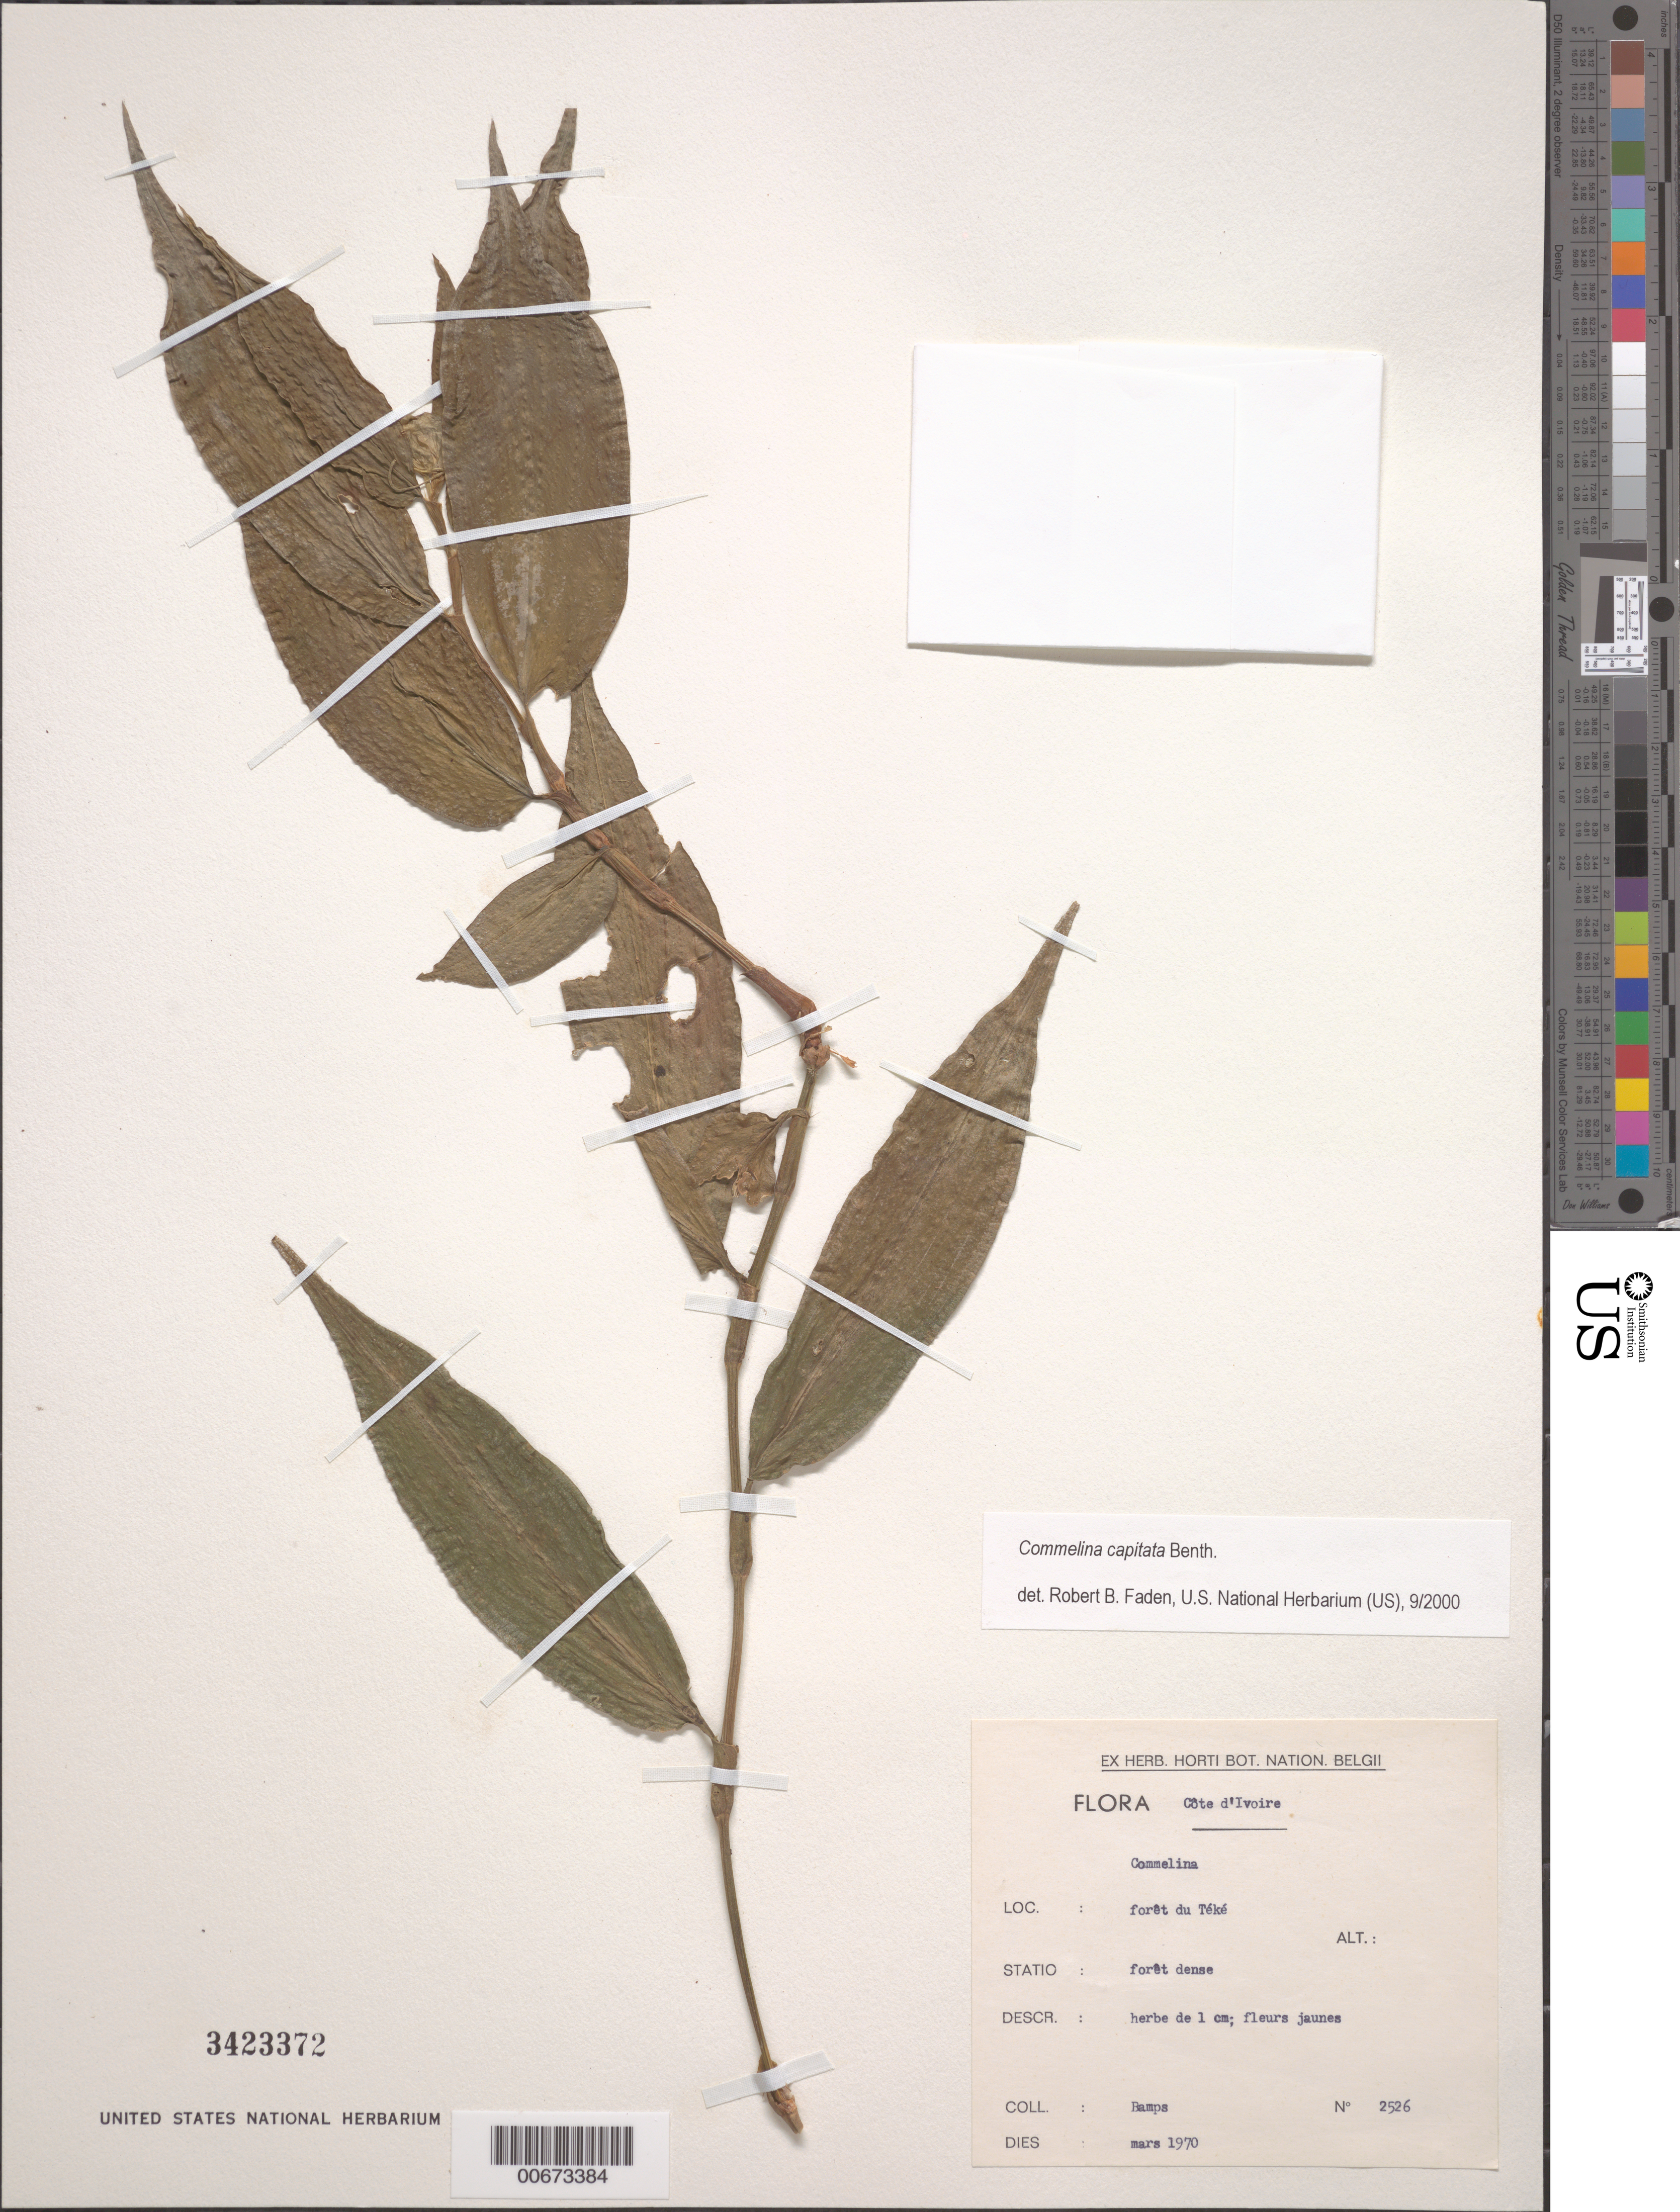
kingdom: Plantae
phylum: Tracheophyta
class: Liliopsida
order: Commelinales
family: Commelinaceae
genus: Commelina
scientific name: Commelina capitata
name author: Benth.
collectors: -- Bamps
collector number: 2526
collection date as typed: Mar 1970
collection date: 1970-03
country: Ivory Coast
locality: Teke Forest.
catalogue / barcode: US 3423372